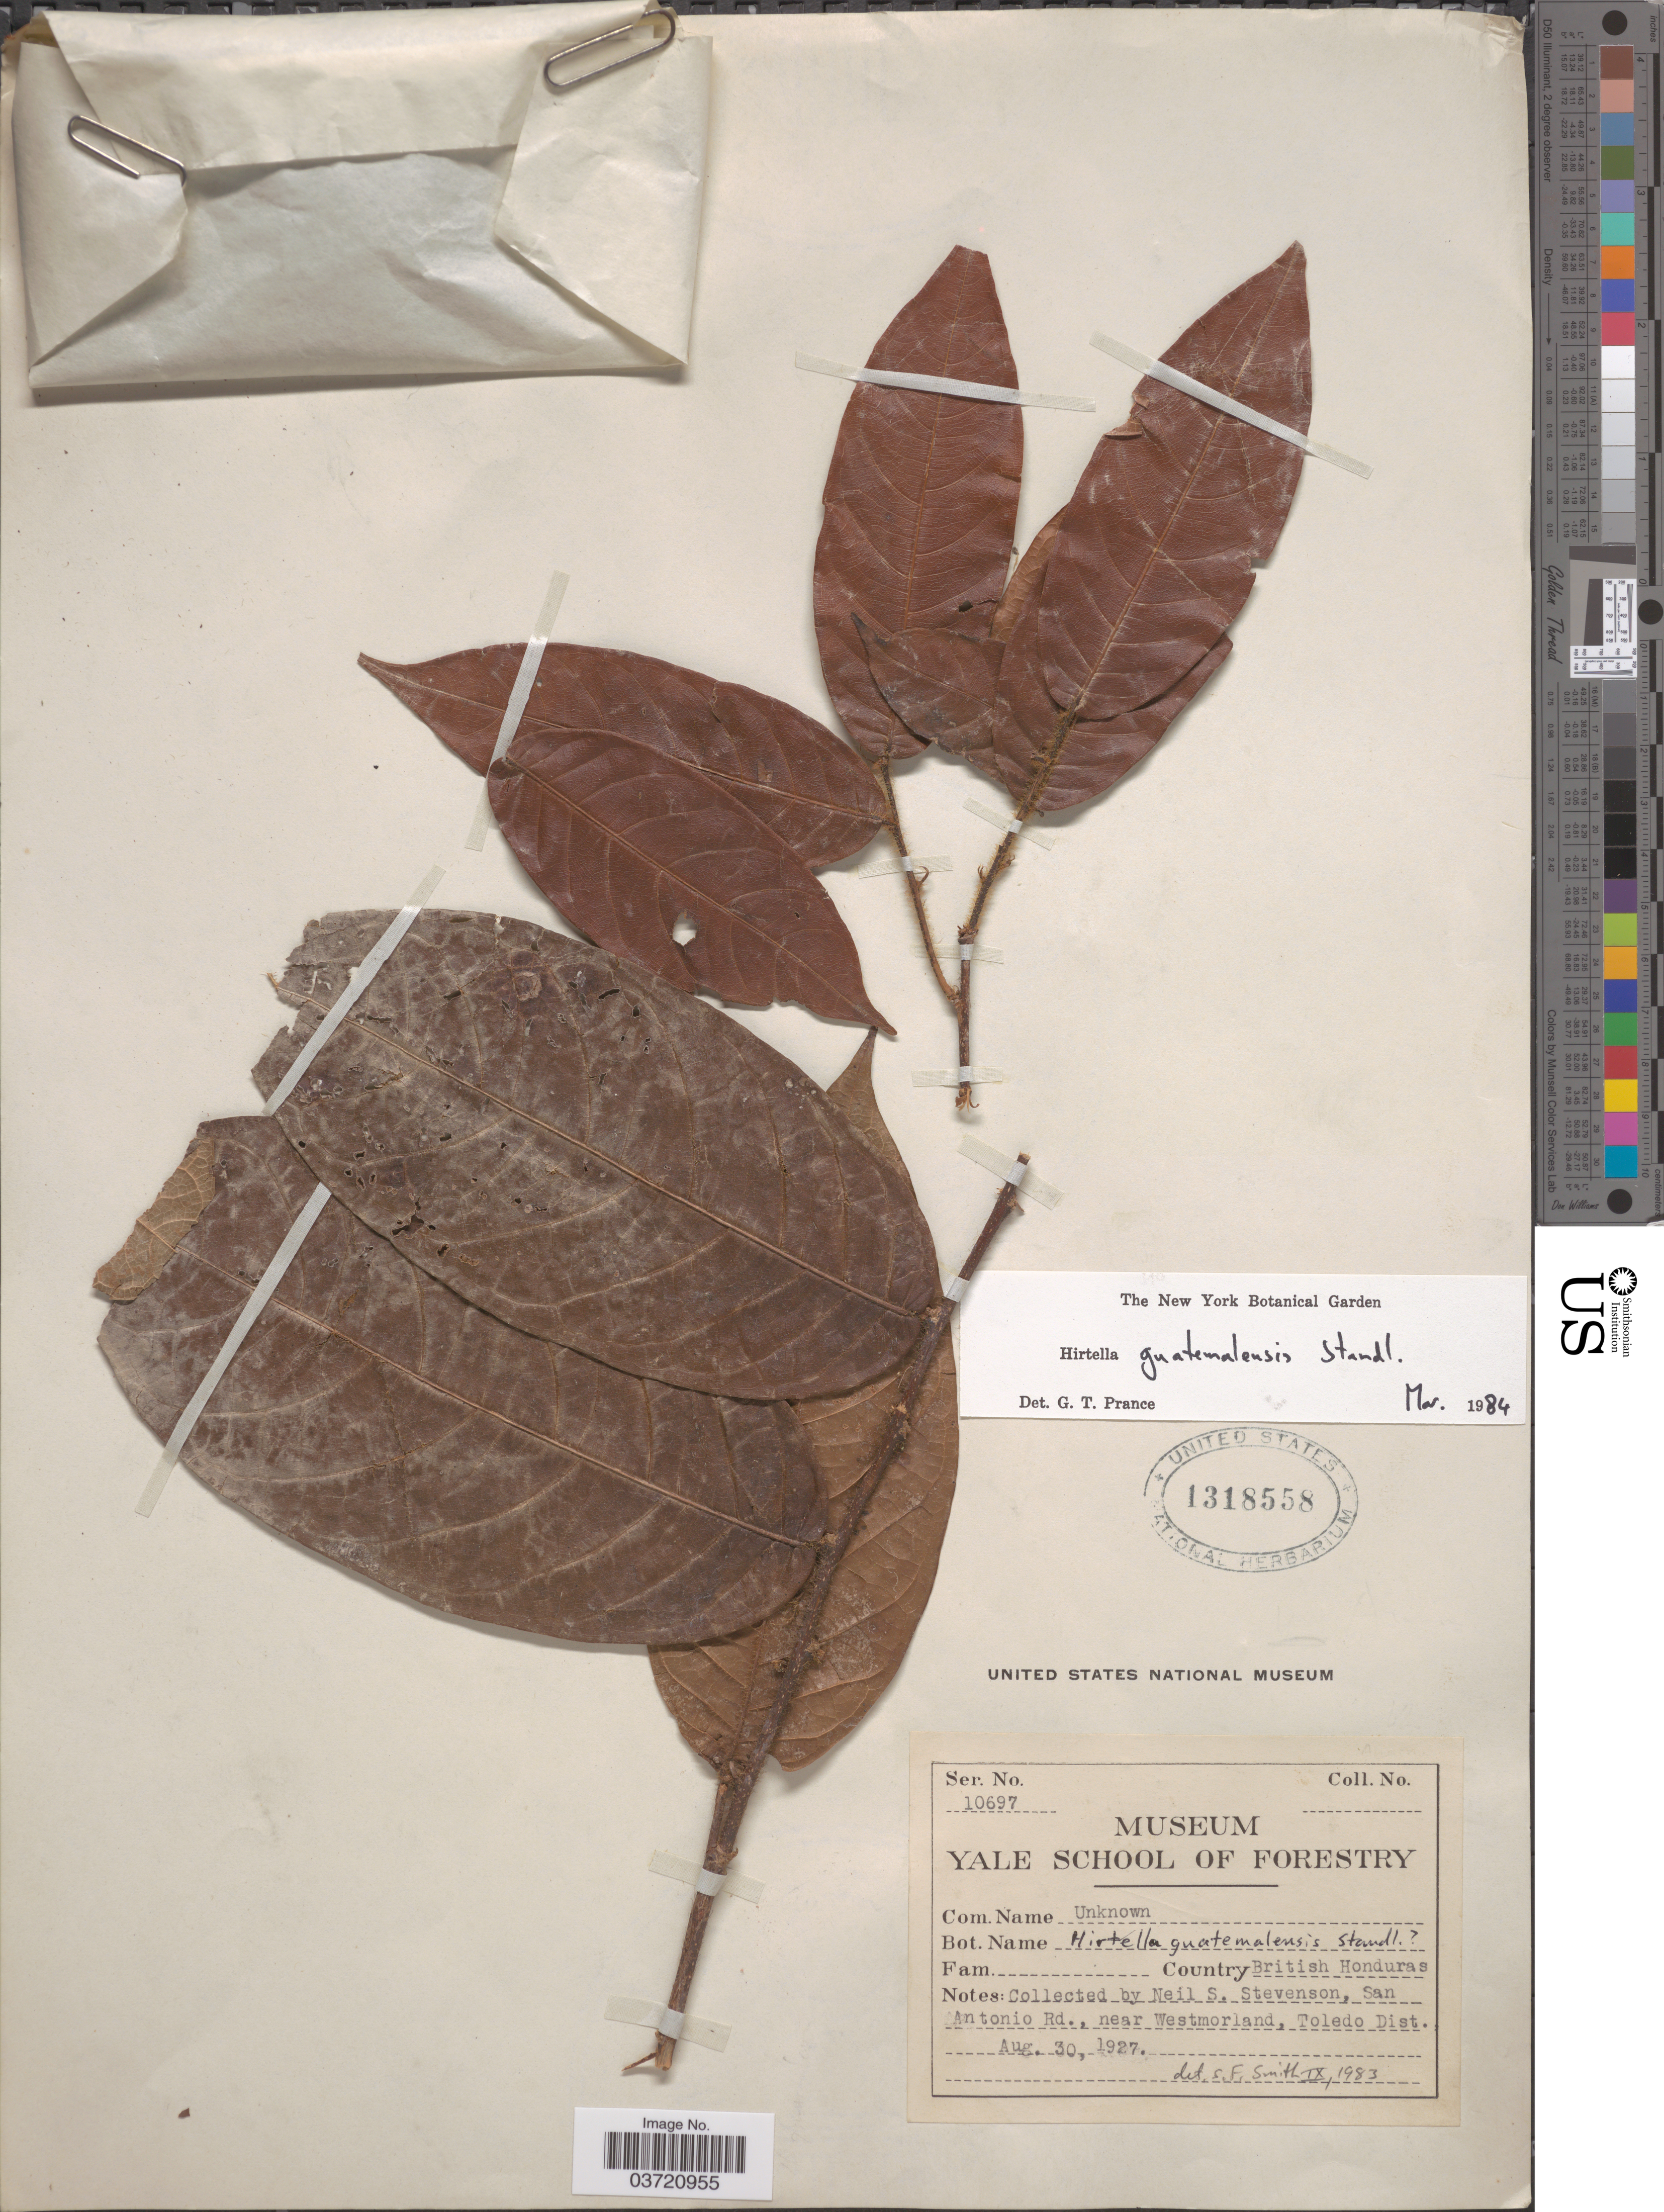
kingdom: Plantae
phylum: Tracheophyta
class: Magnoliopsida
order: Malpighiales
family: Chrysobalanaceae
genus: Hirtella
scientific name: Hirtella guatemalensis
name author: Standl.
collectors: N. Stevenson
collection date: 1927-08-30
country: Belize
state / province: Toledo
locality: British Honduras. San Antonio Rd., near Westmoreland, Toledo Dist.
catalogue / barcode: US 1318558